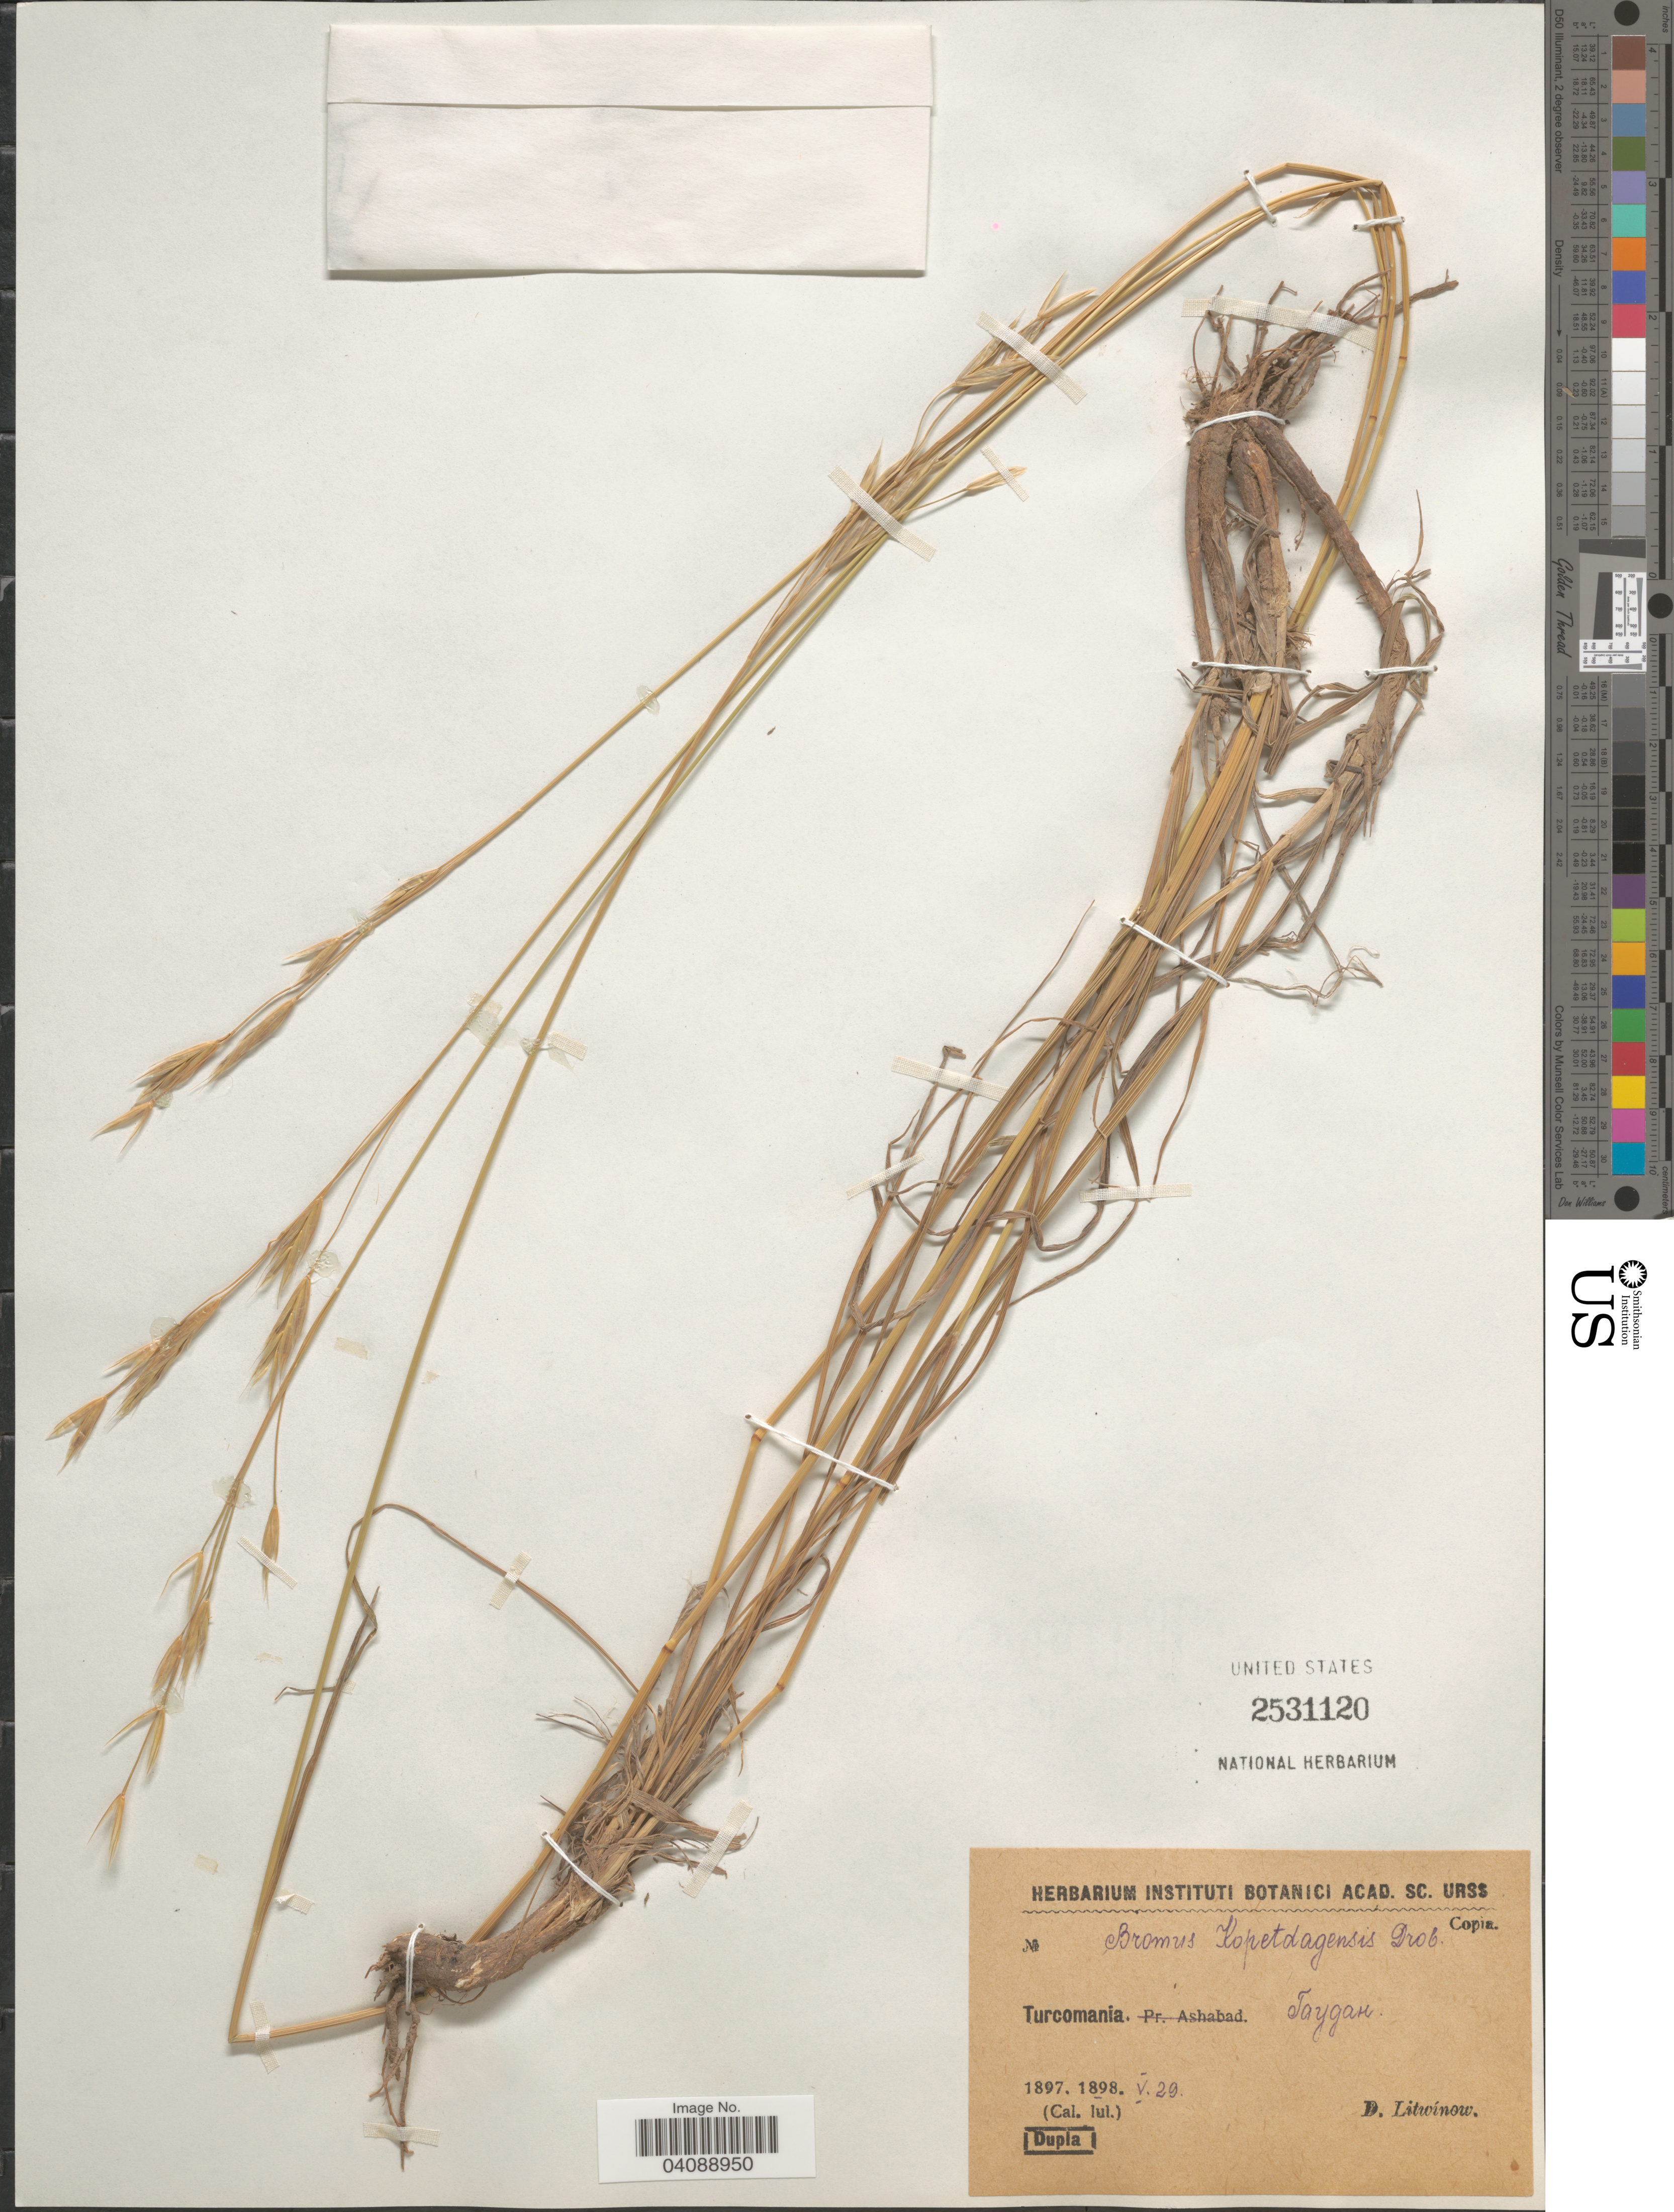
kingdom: Plantae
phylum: Tracheophyta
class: Liliopsida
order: Poales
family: Poaceae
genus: Bromus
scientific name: Bromus kopetdagensis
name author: Drobow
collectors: D. Litwinow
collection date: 1898-05-29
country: Turkmenistan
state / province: Ahal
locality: Turcomania. Gaudan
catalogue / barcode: US 2531120